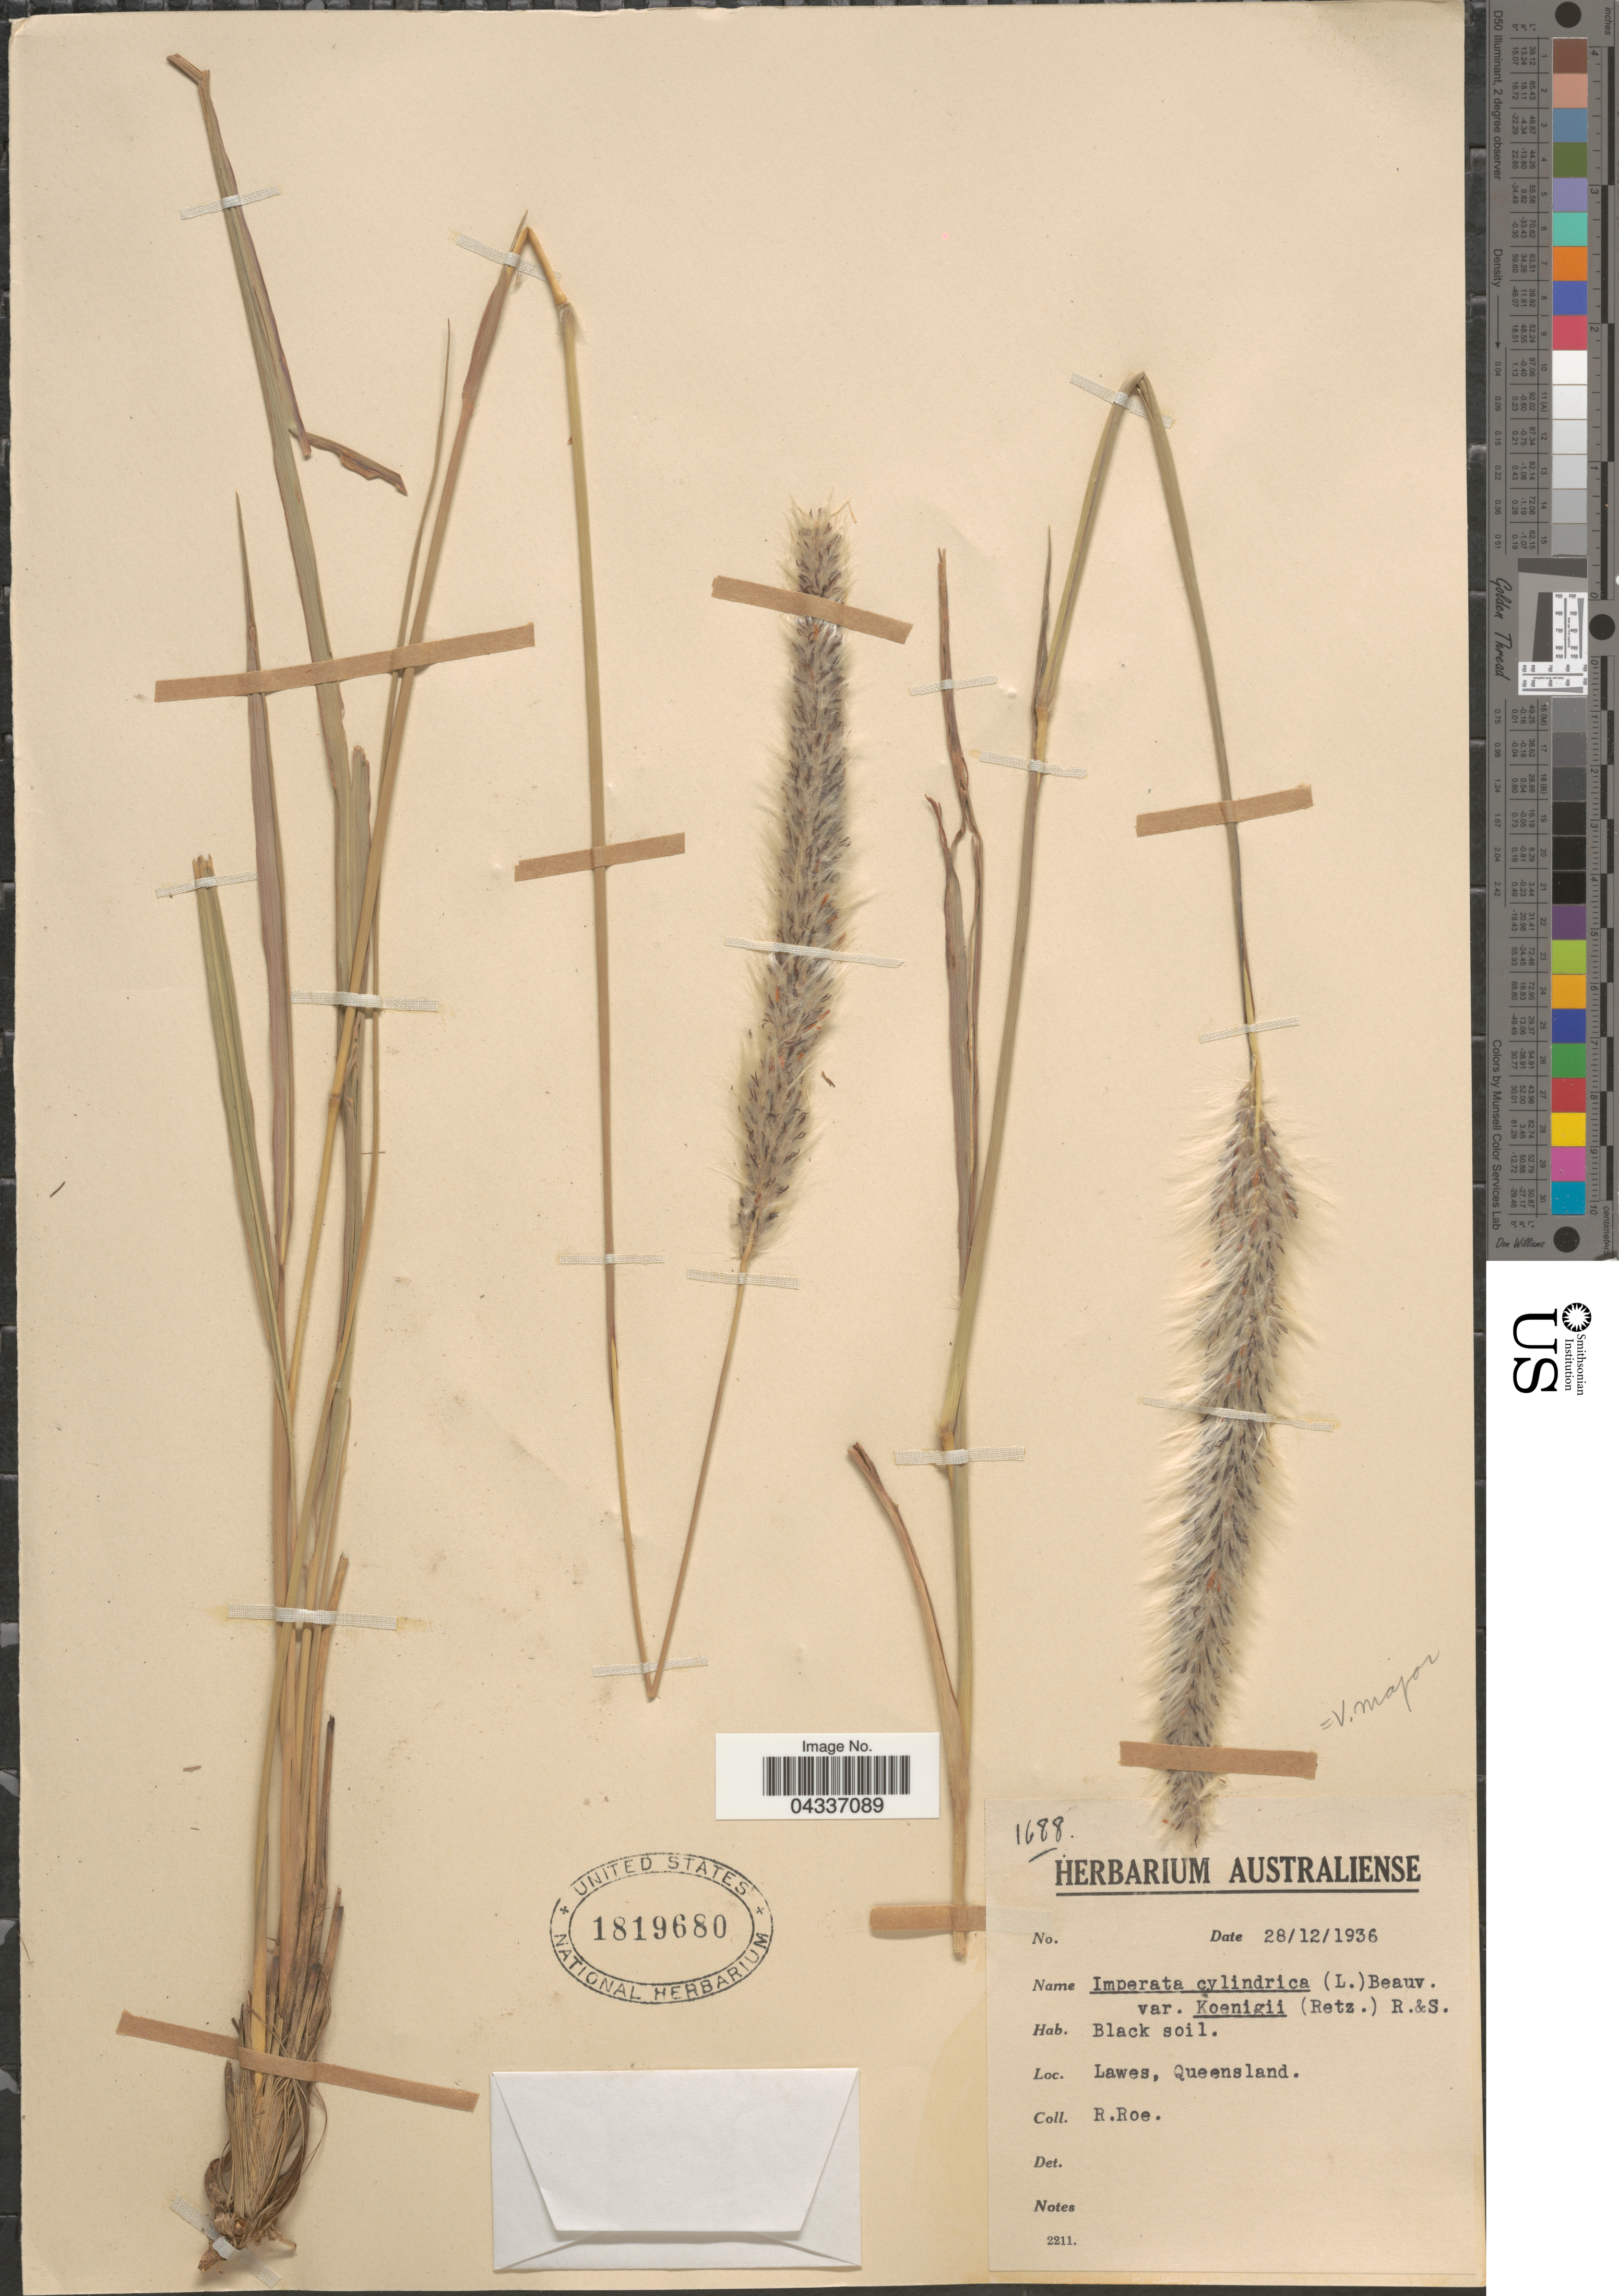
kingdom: Plantae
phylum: Tracheophyta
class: Liliopsida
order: Poales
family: Poaceae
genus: Imperata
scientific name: Imperata cylindrica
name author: (L.) P. Beauv.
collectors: R. Roe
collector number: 1688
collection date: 1936-12-28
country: Australia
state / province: Queensland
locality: Lawes.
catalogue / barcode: US 1819680